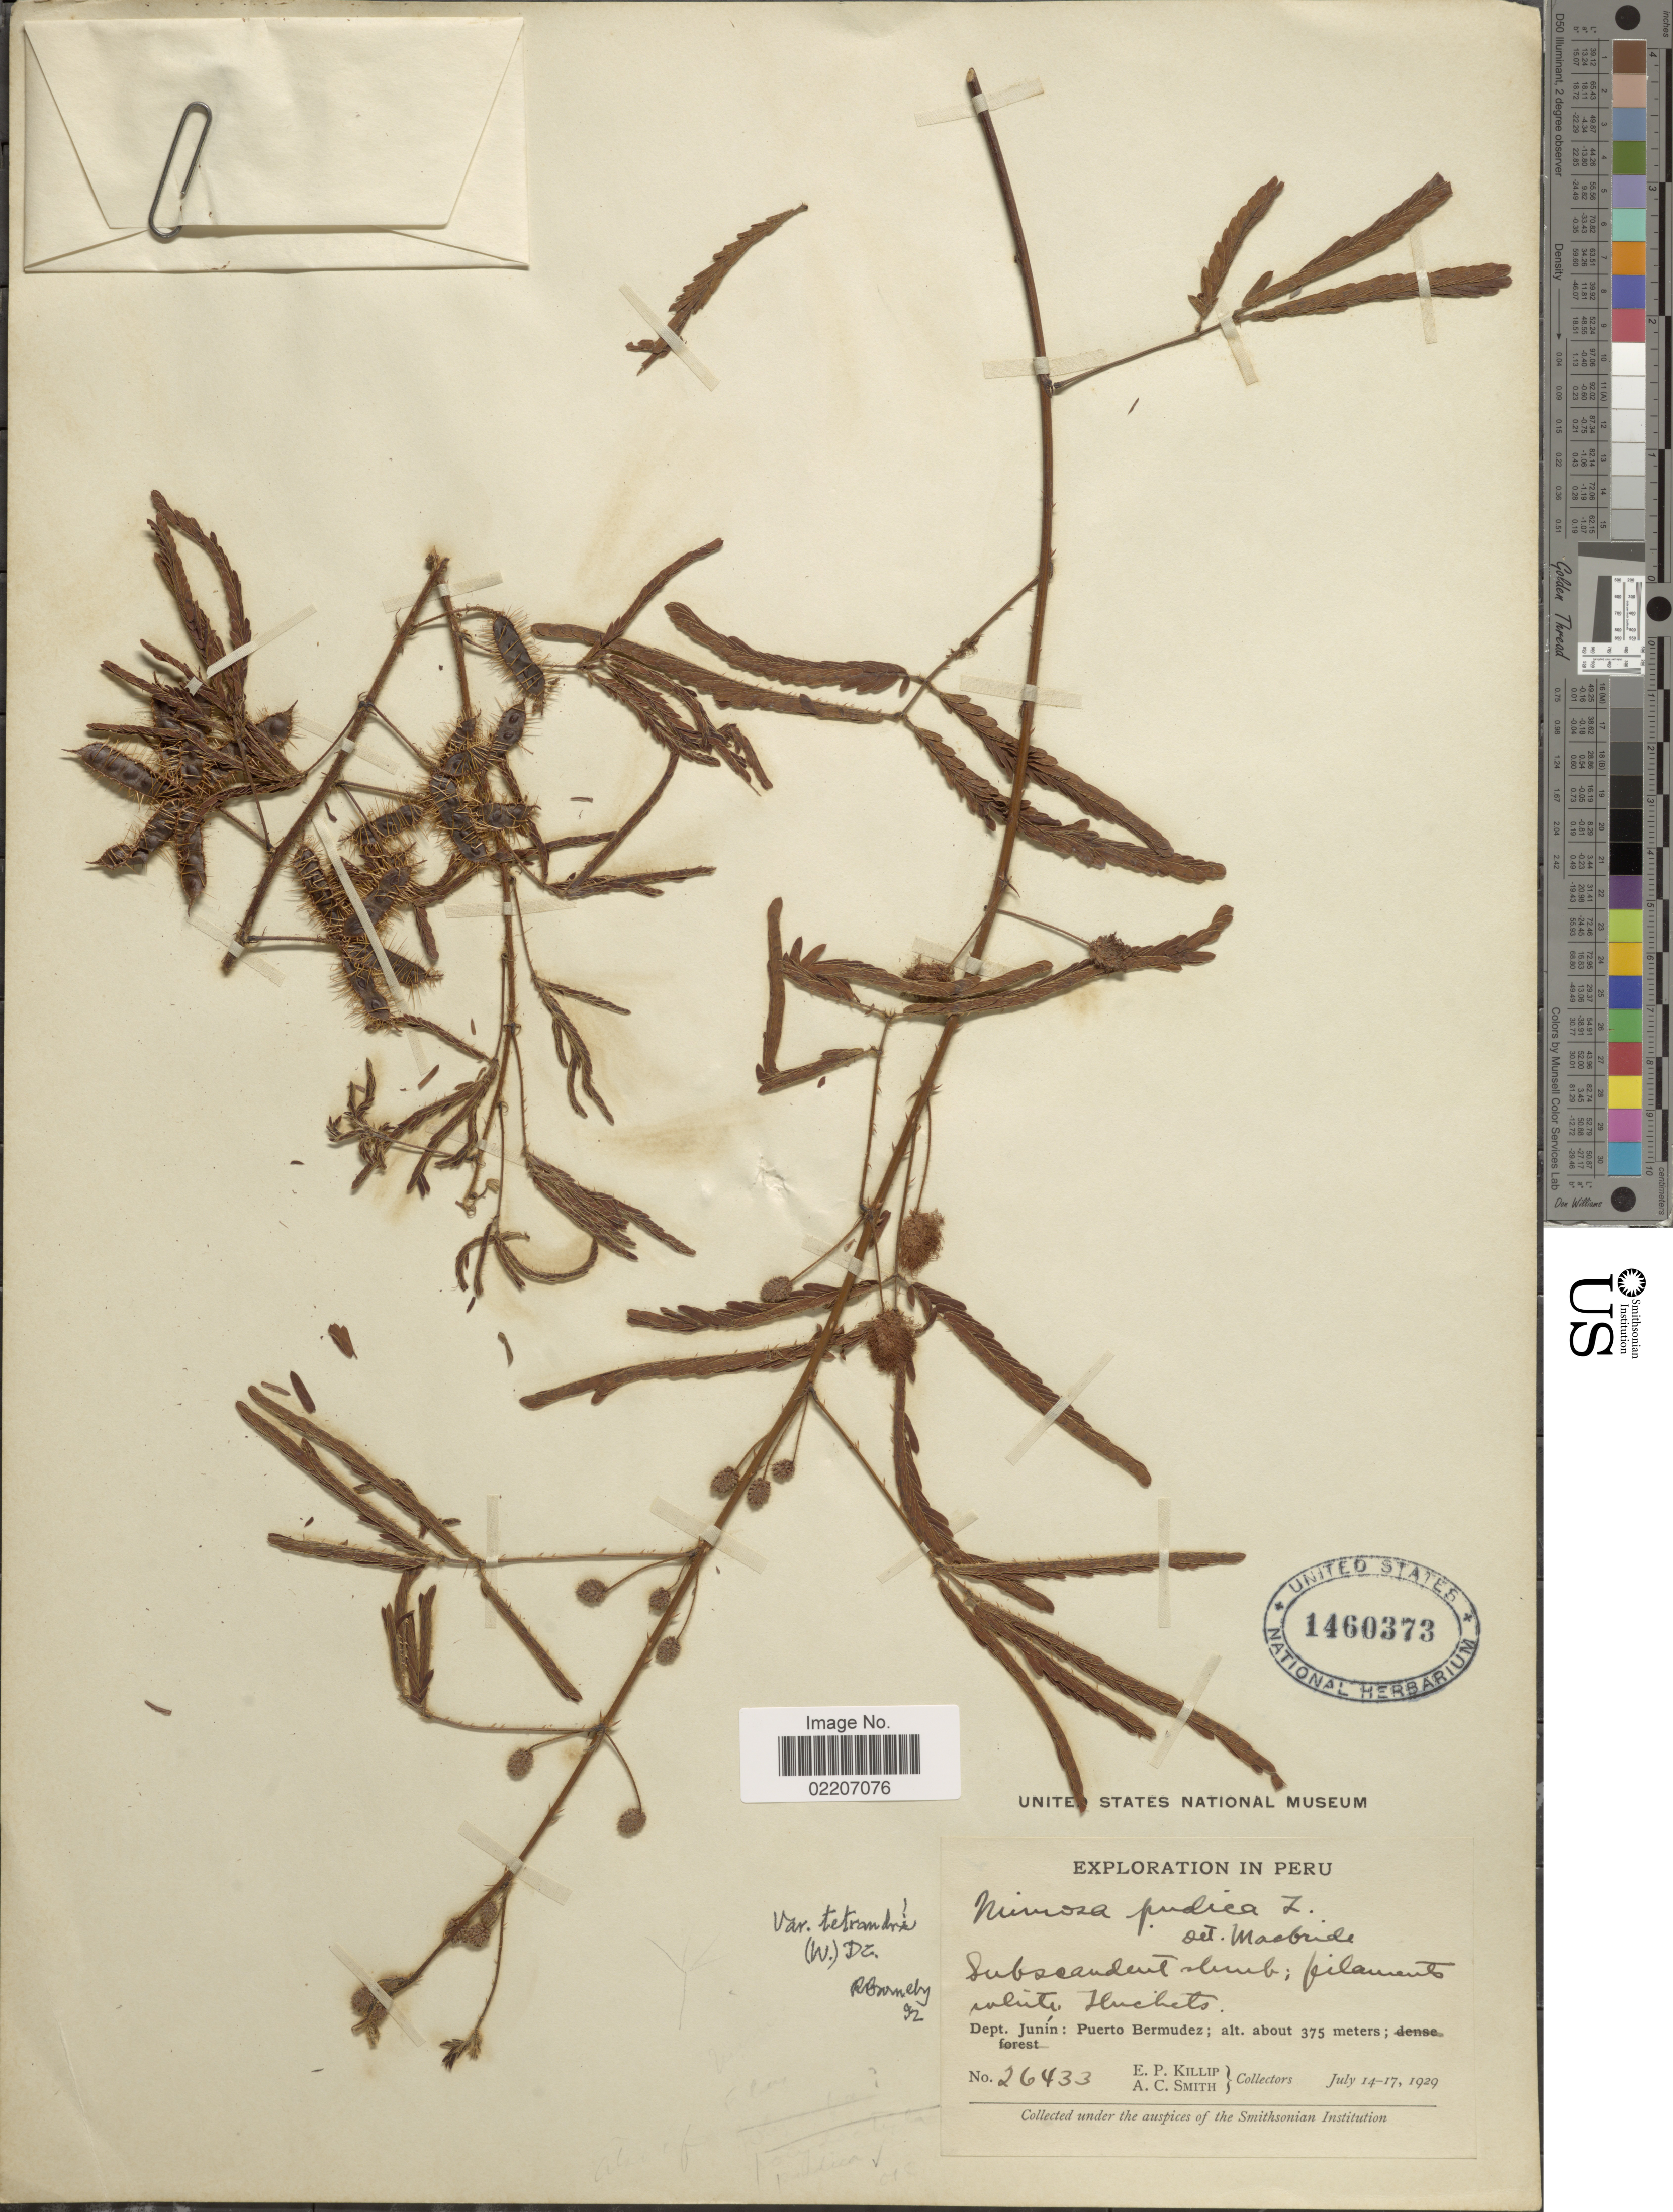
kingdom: Plantae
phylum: Tracheophyta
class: Magnoliopsida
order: Fabales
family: Fabaceae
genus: Mimosa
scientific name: Mimosa pudica var. tetrandra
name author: L.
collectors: E. P. Killip & A. C. Smith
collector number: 26433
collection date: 1929-07-14/1929-07-17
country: Peru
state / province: Junín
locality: Puerto Bermudez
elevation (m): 375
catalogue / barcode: US 1460373